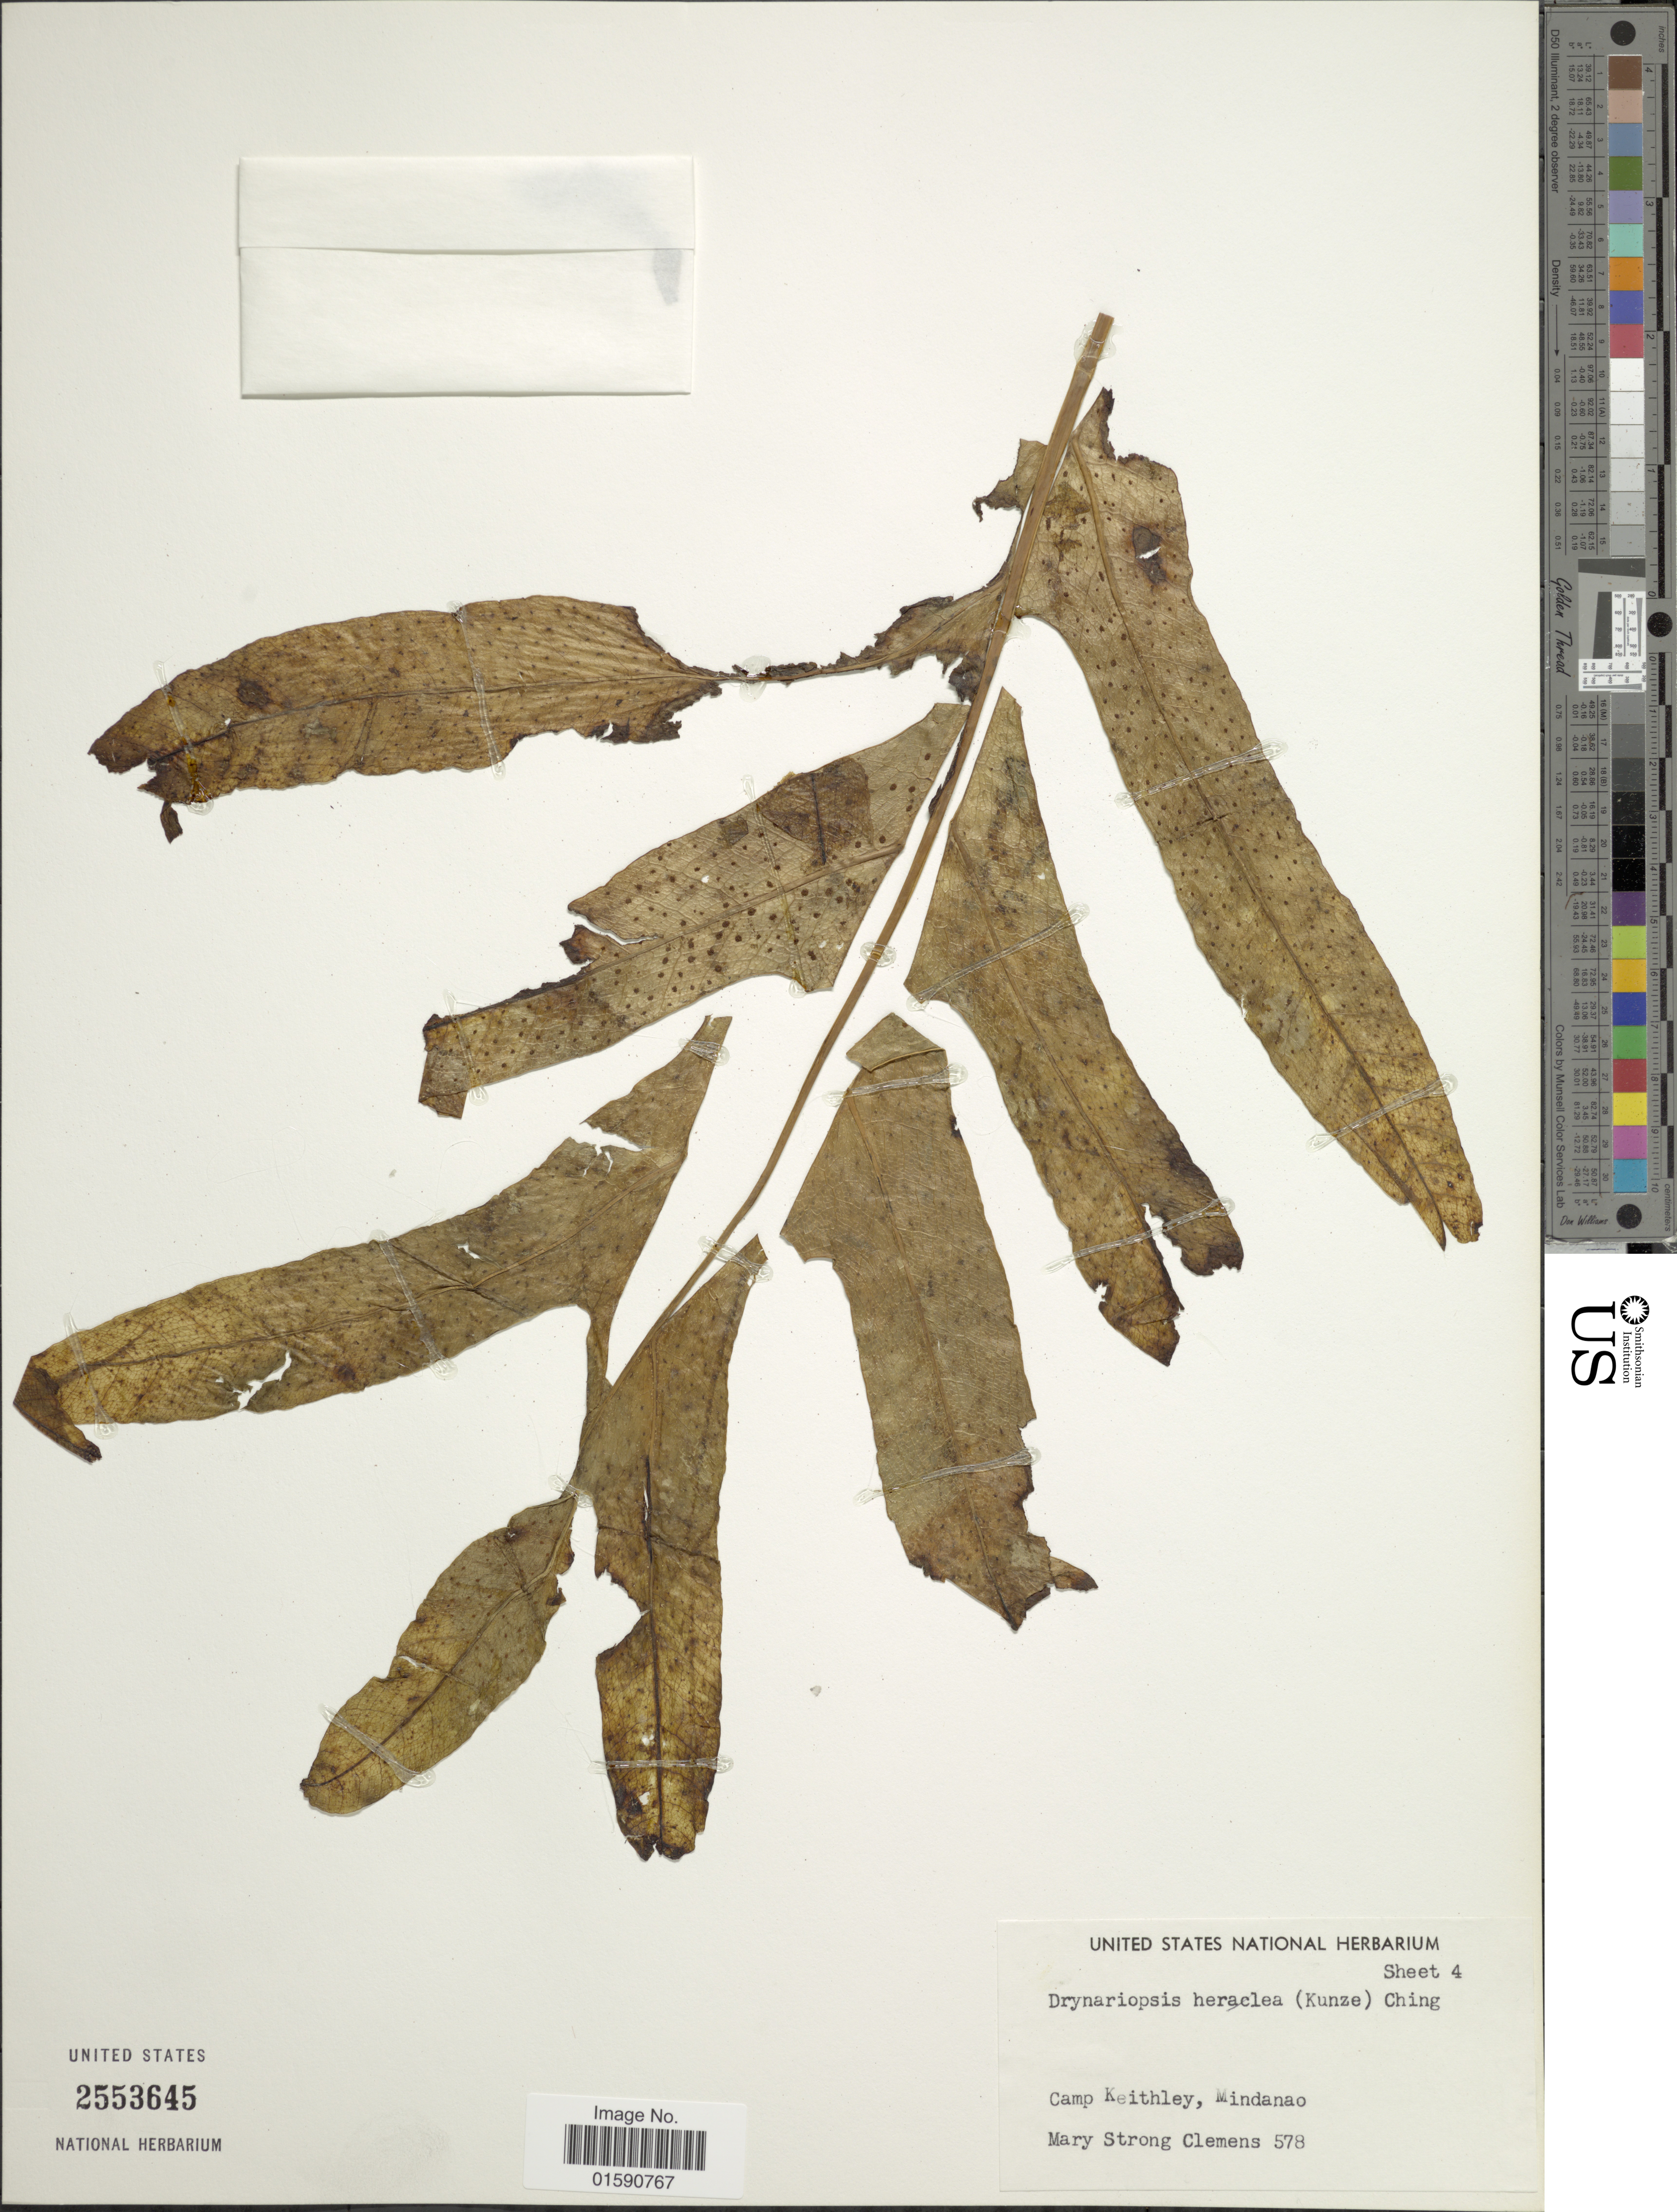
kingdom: Plantae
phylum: Tracheophyta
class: Polypodiopsida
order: Polypodiales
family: Polypodiaceae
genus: Drynaria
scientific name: Drynaria quercifolia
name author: (L.) J. Sm.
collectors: M. S. Clemens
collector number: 578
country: Philippines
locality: Camp Keithley, Mindanao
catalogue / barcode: US 2553645